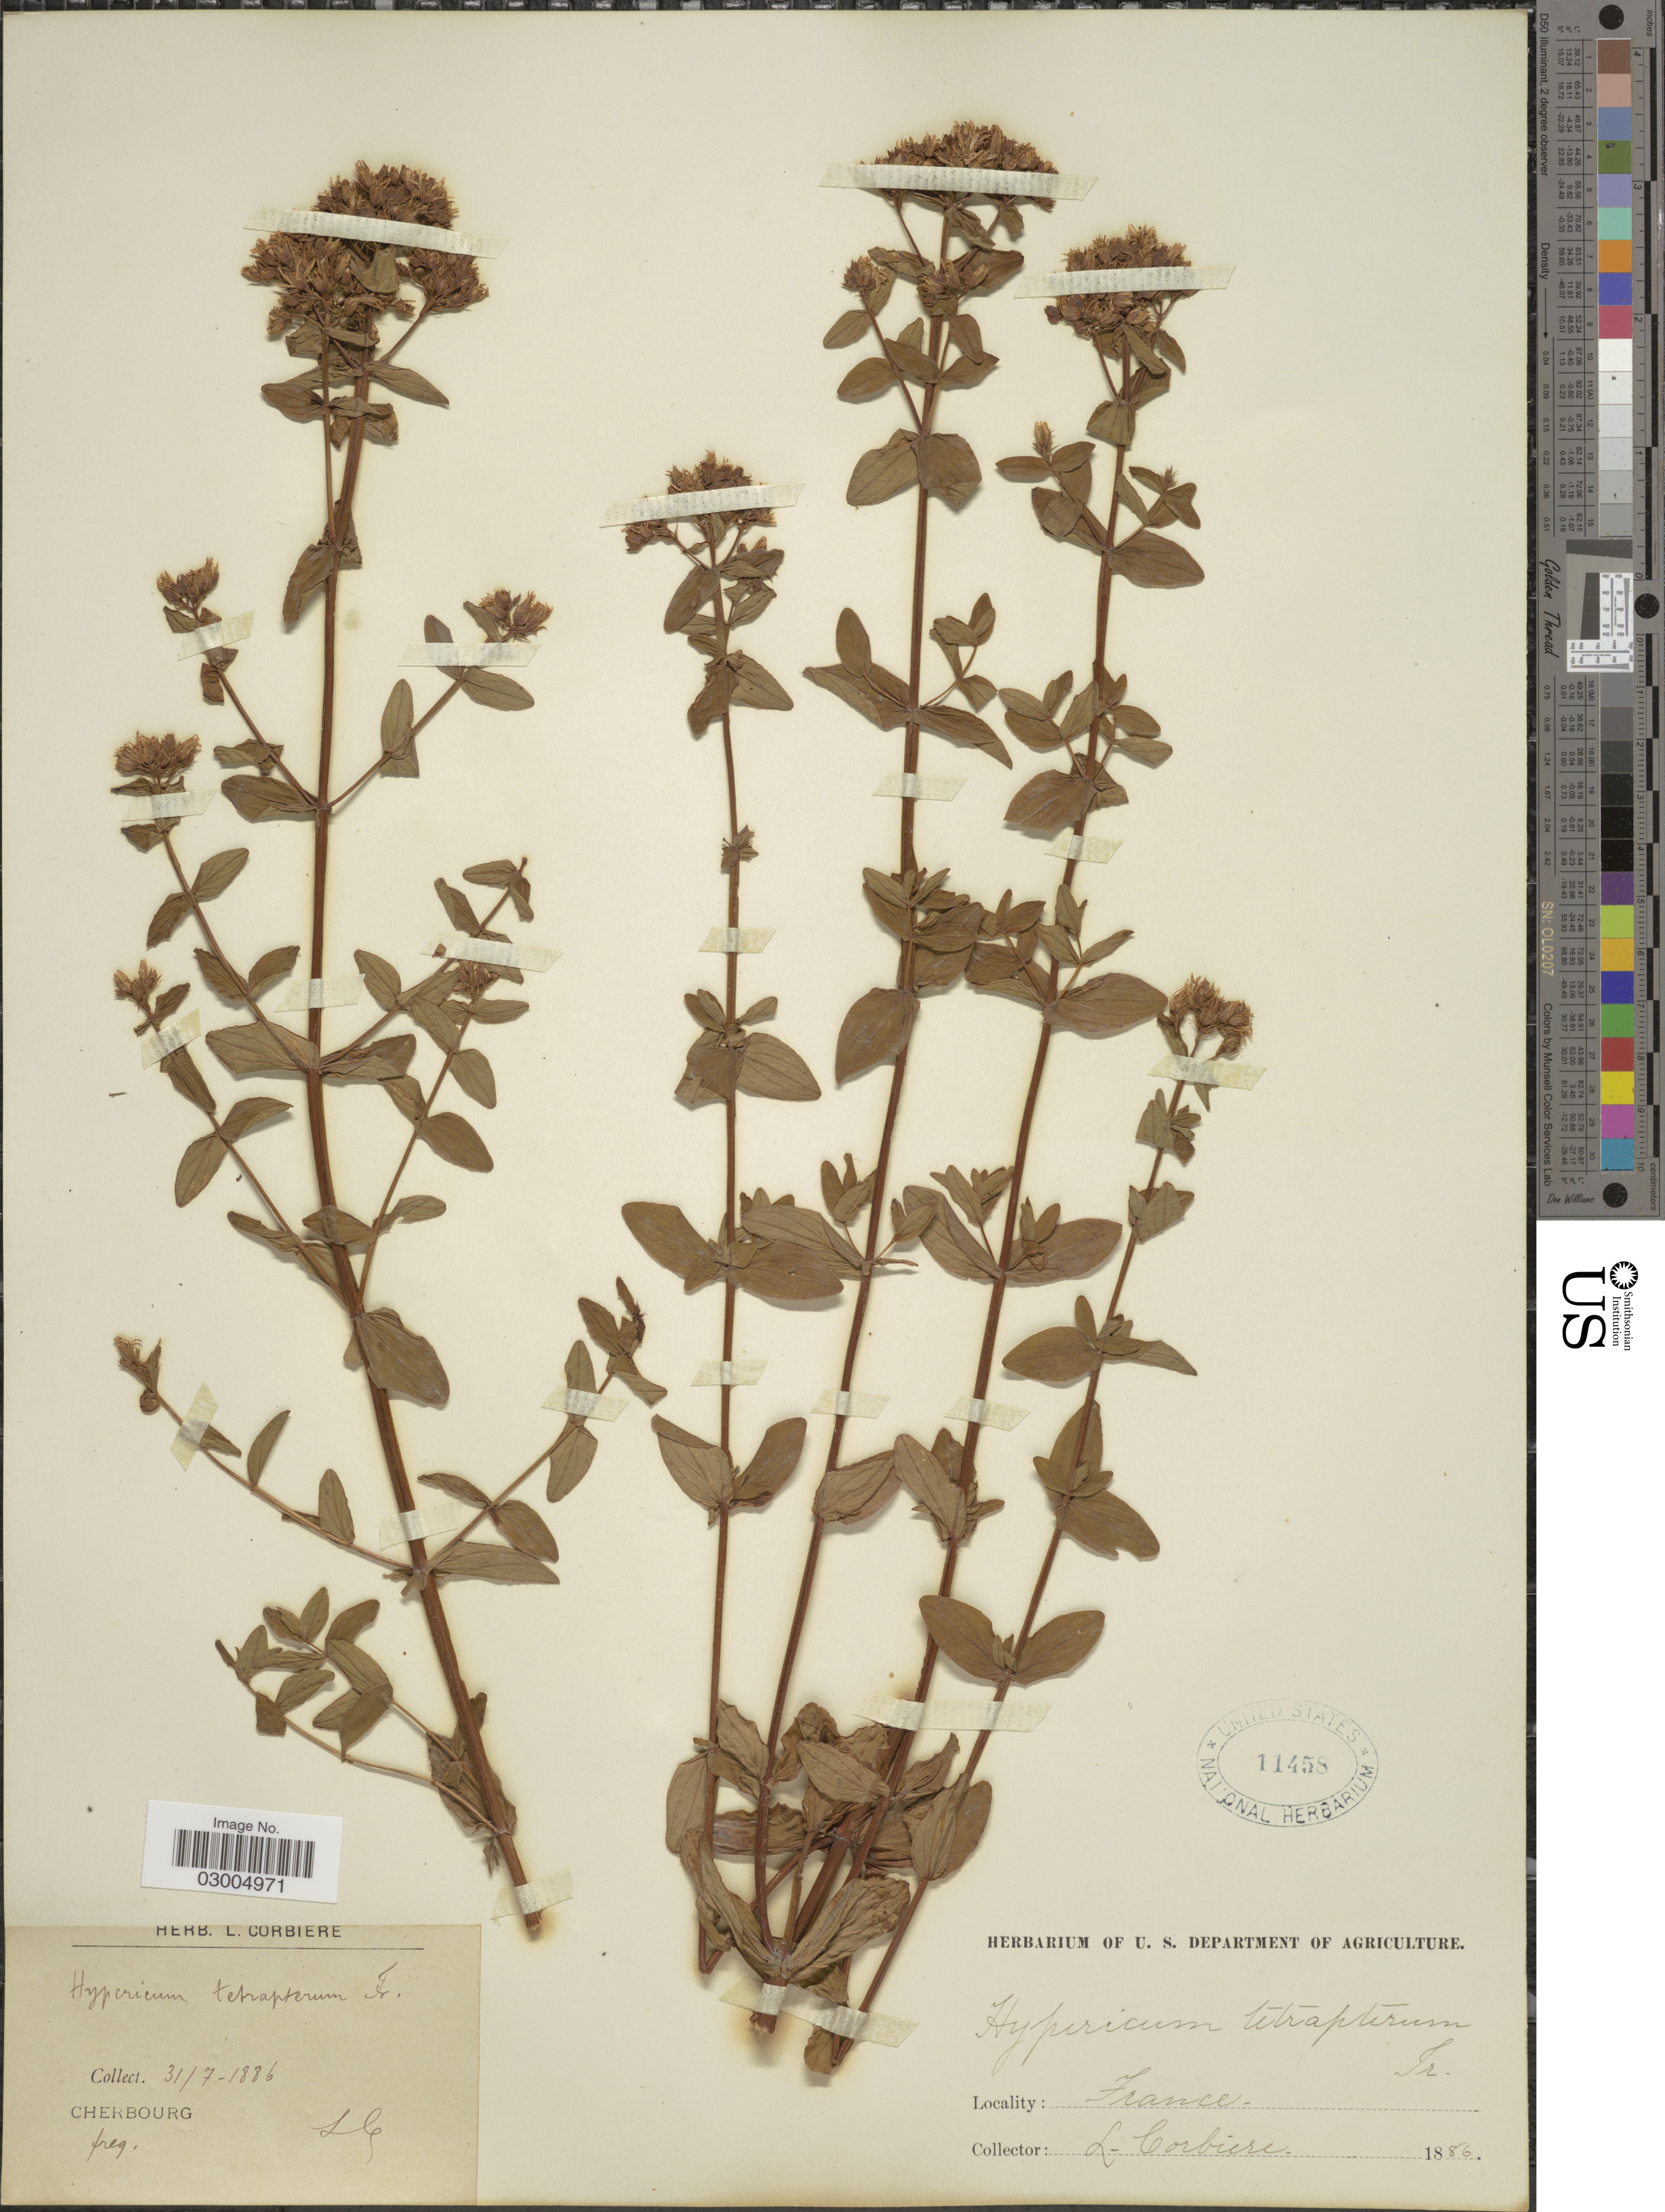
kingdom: Plantae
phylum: Tracheophyta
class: Magnoliopsida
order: Malpighiales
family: Hypericaceae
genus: Hypericum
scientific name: Hypericum tetrapterum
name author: Fr.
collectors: L. Corbière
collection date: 1886-07-31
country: France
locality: Cherbourg.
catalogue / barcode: US 11458